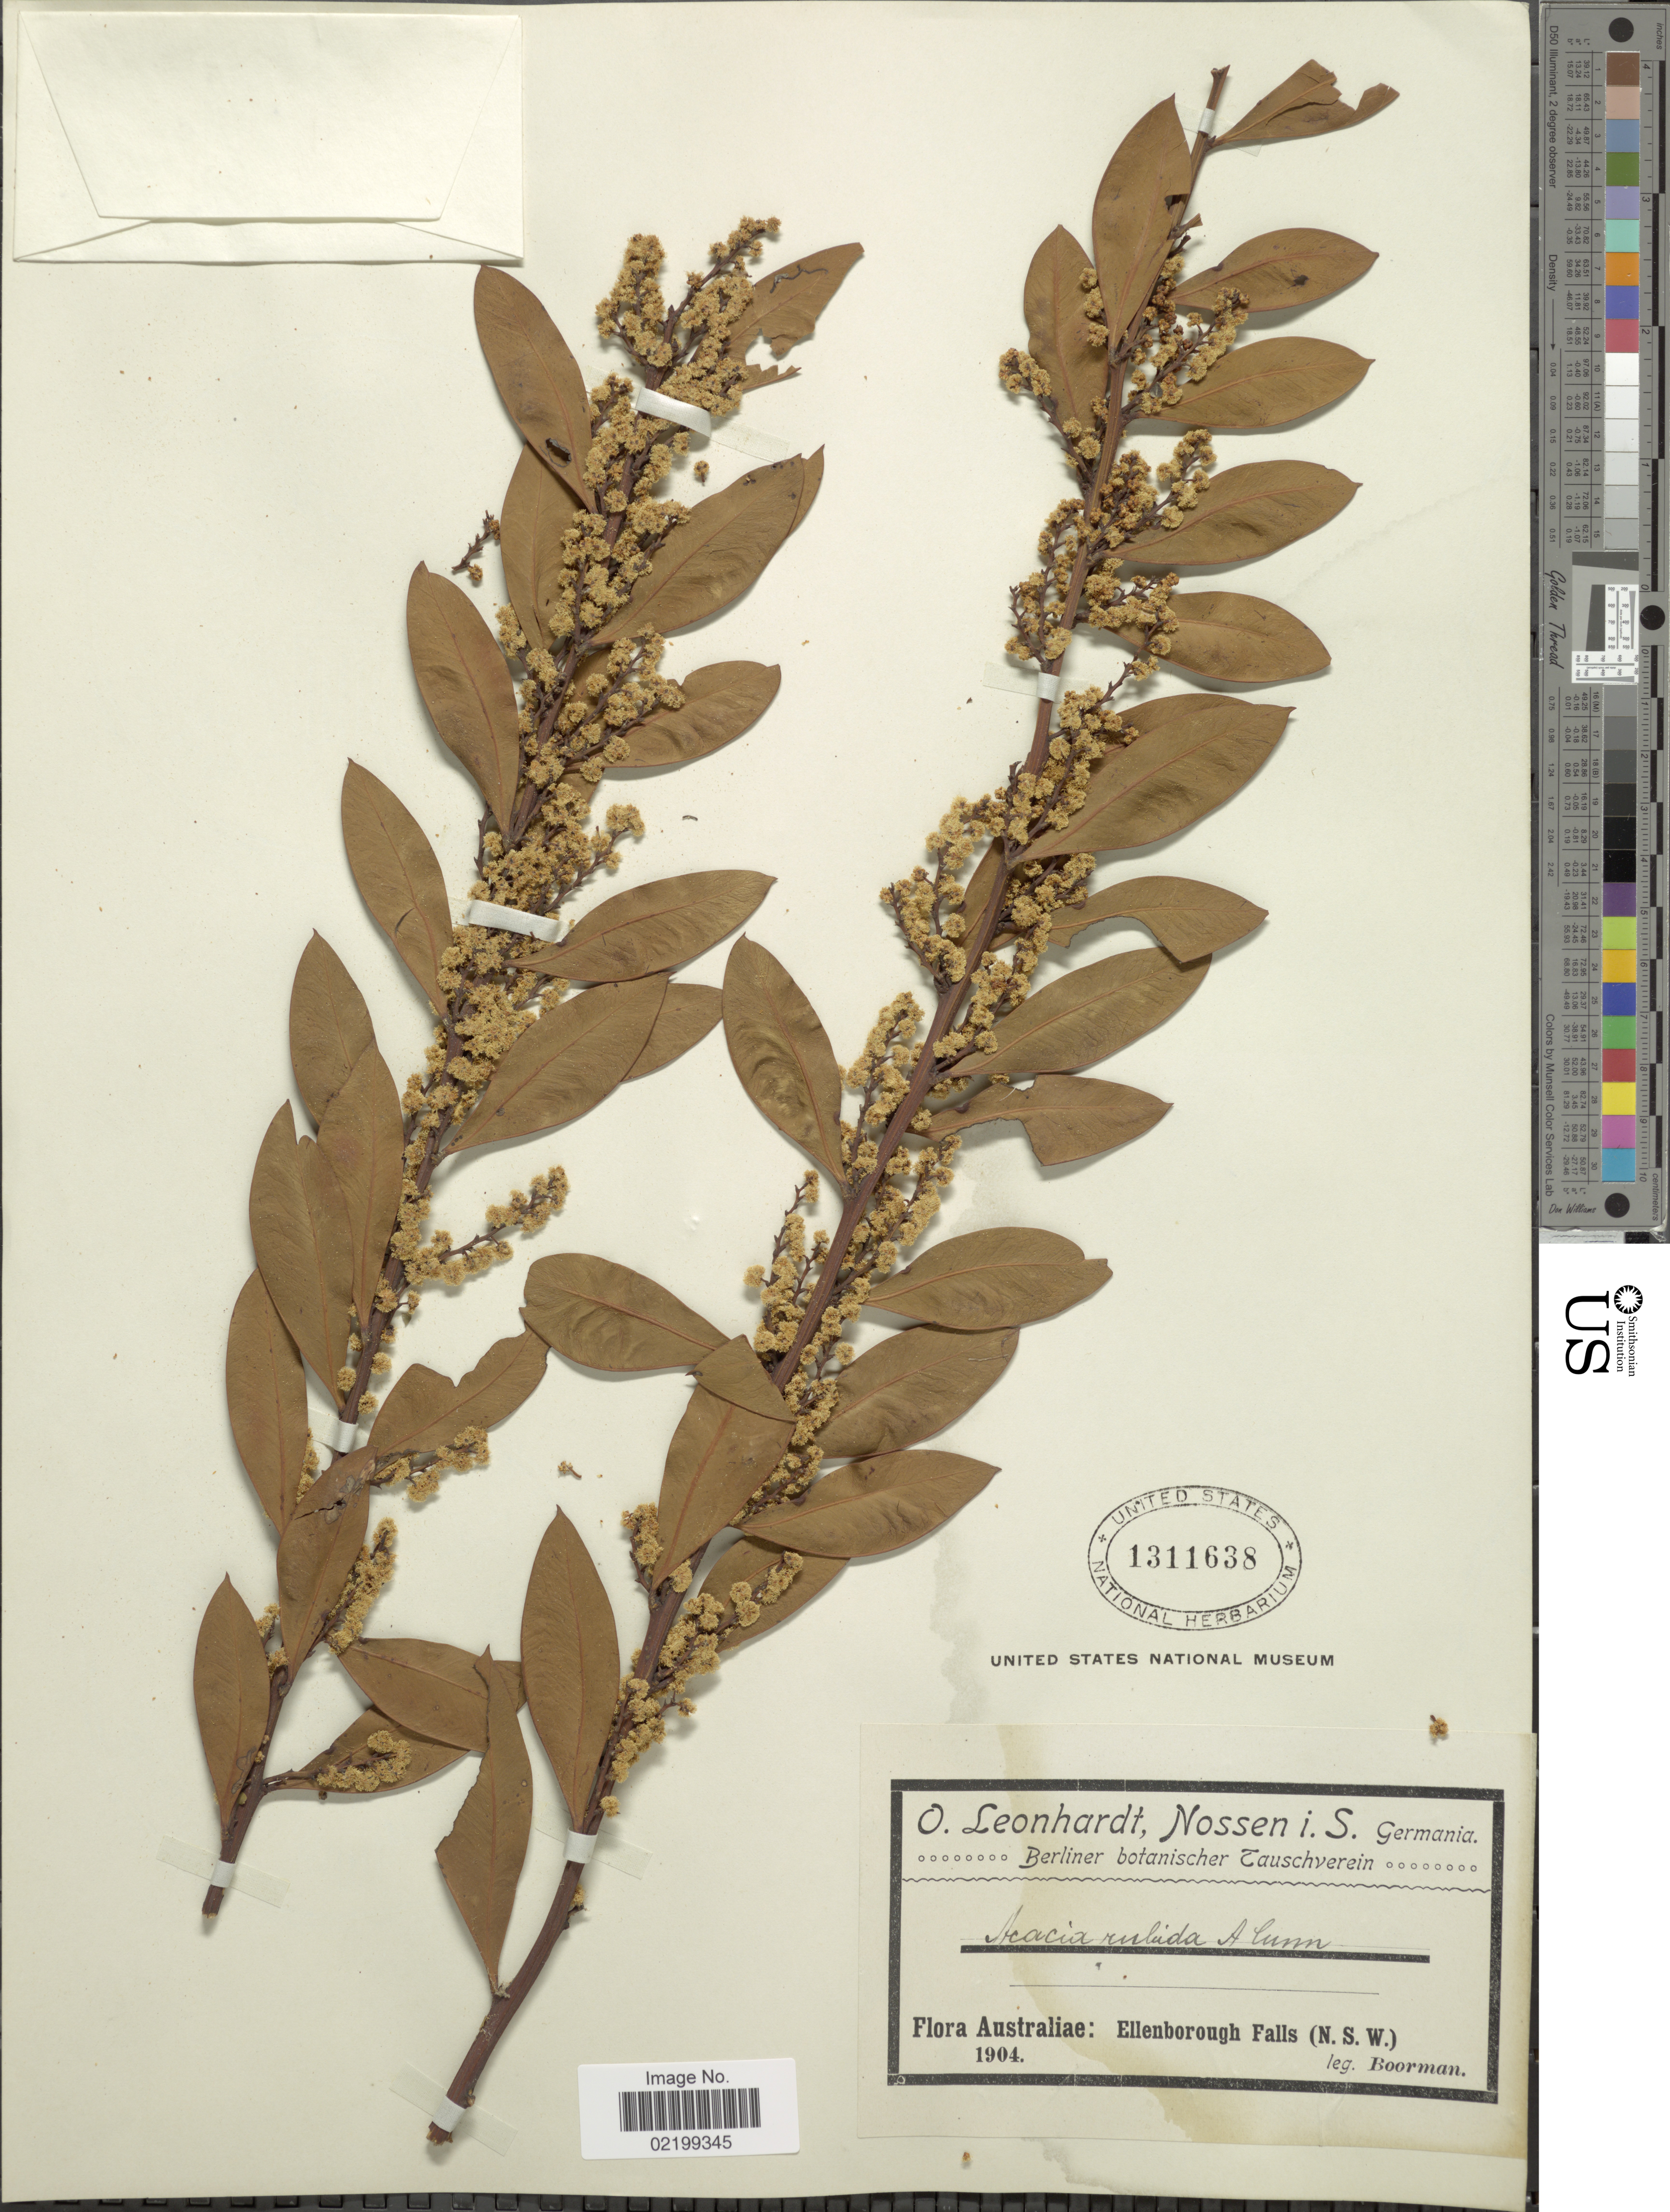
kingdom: Plantae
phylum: Tracheophyta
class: Magnoliopsida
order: Fabales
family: Fabaceae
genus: Acacia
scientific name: Acacia rubida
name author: A. Cunn.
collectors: -. Boorman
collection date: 1904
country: Australia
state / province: New South Wales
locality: Ellenborough Falls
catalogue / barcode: US 1311638